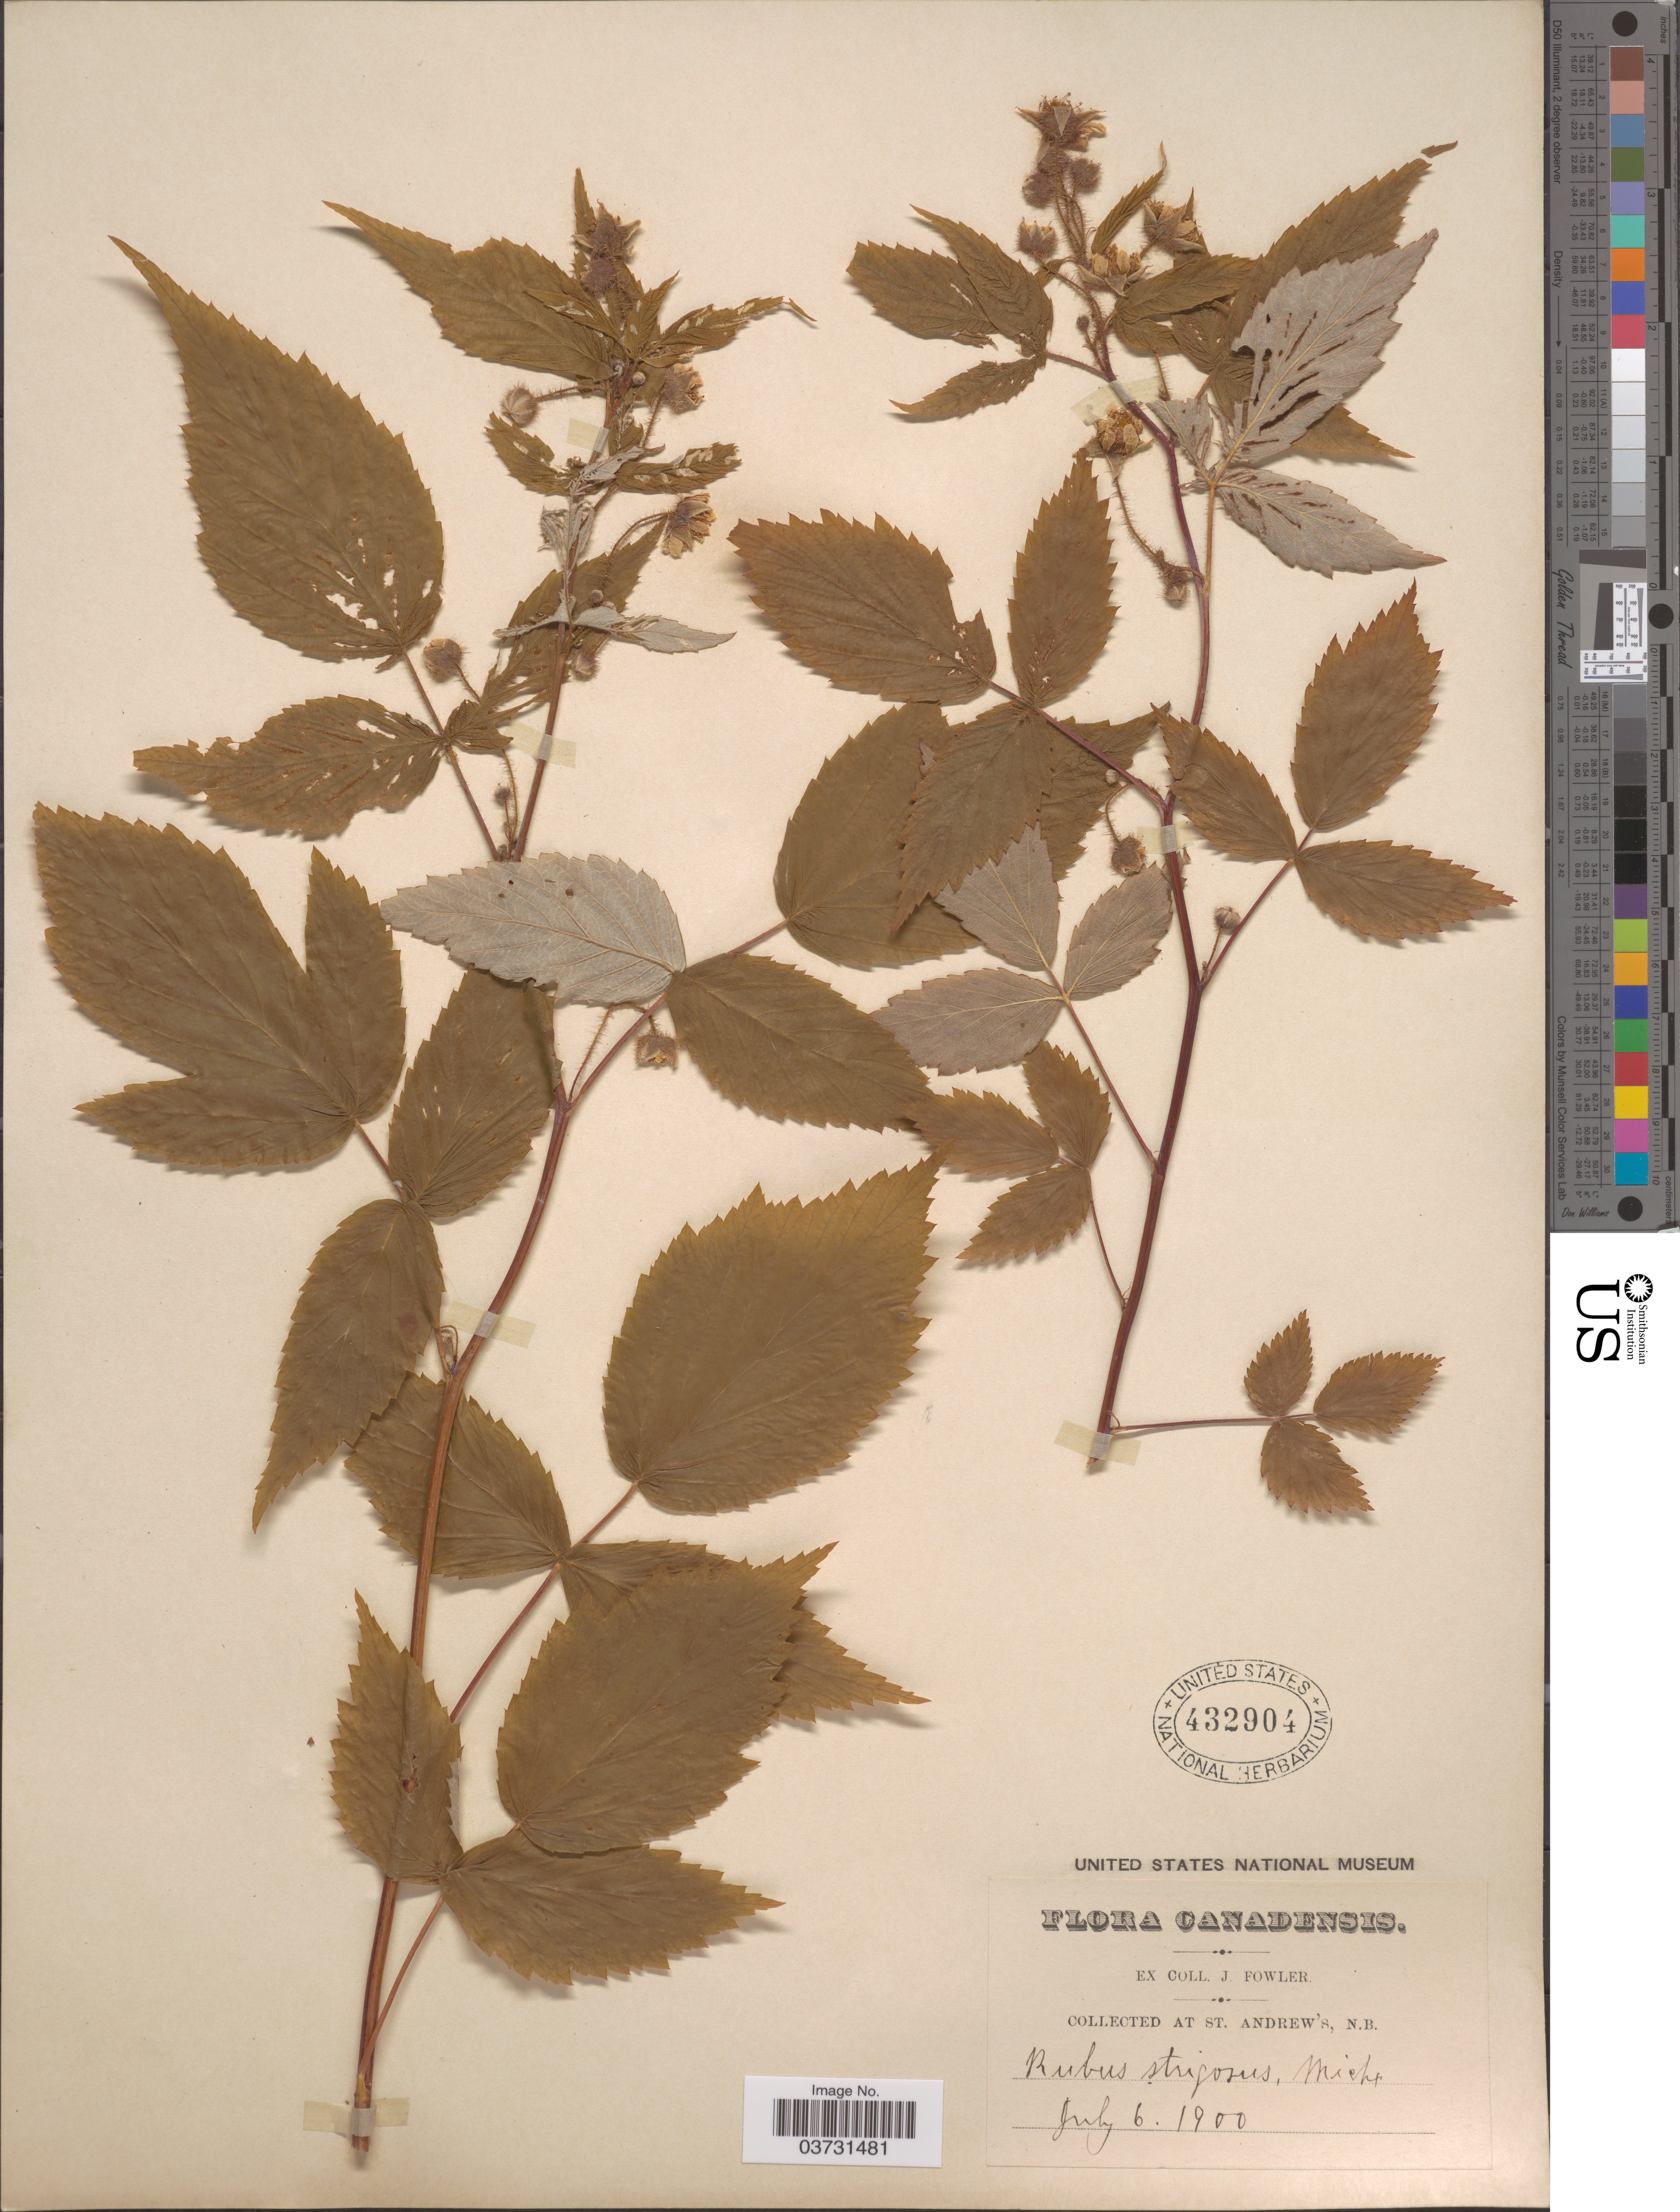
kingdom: Plantae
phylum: Tracheophyta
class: Magnoliopsida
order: Rosales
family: Rosaceae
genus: Rubus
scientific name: Rubus strigosus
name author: Michx.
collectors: J. Fowler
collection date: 1900-07-06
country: Canada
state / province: New Brunswick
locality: St. Andrew's.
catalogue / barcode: US 432904